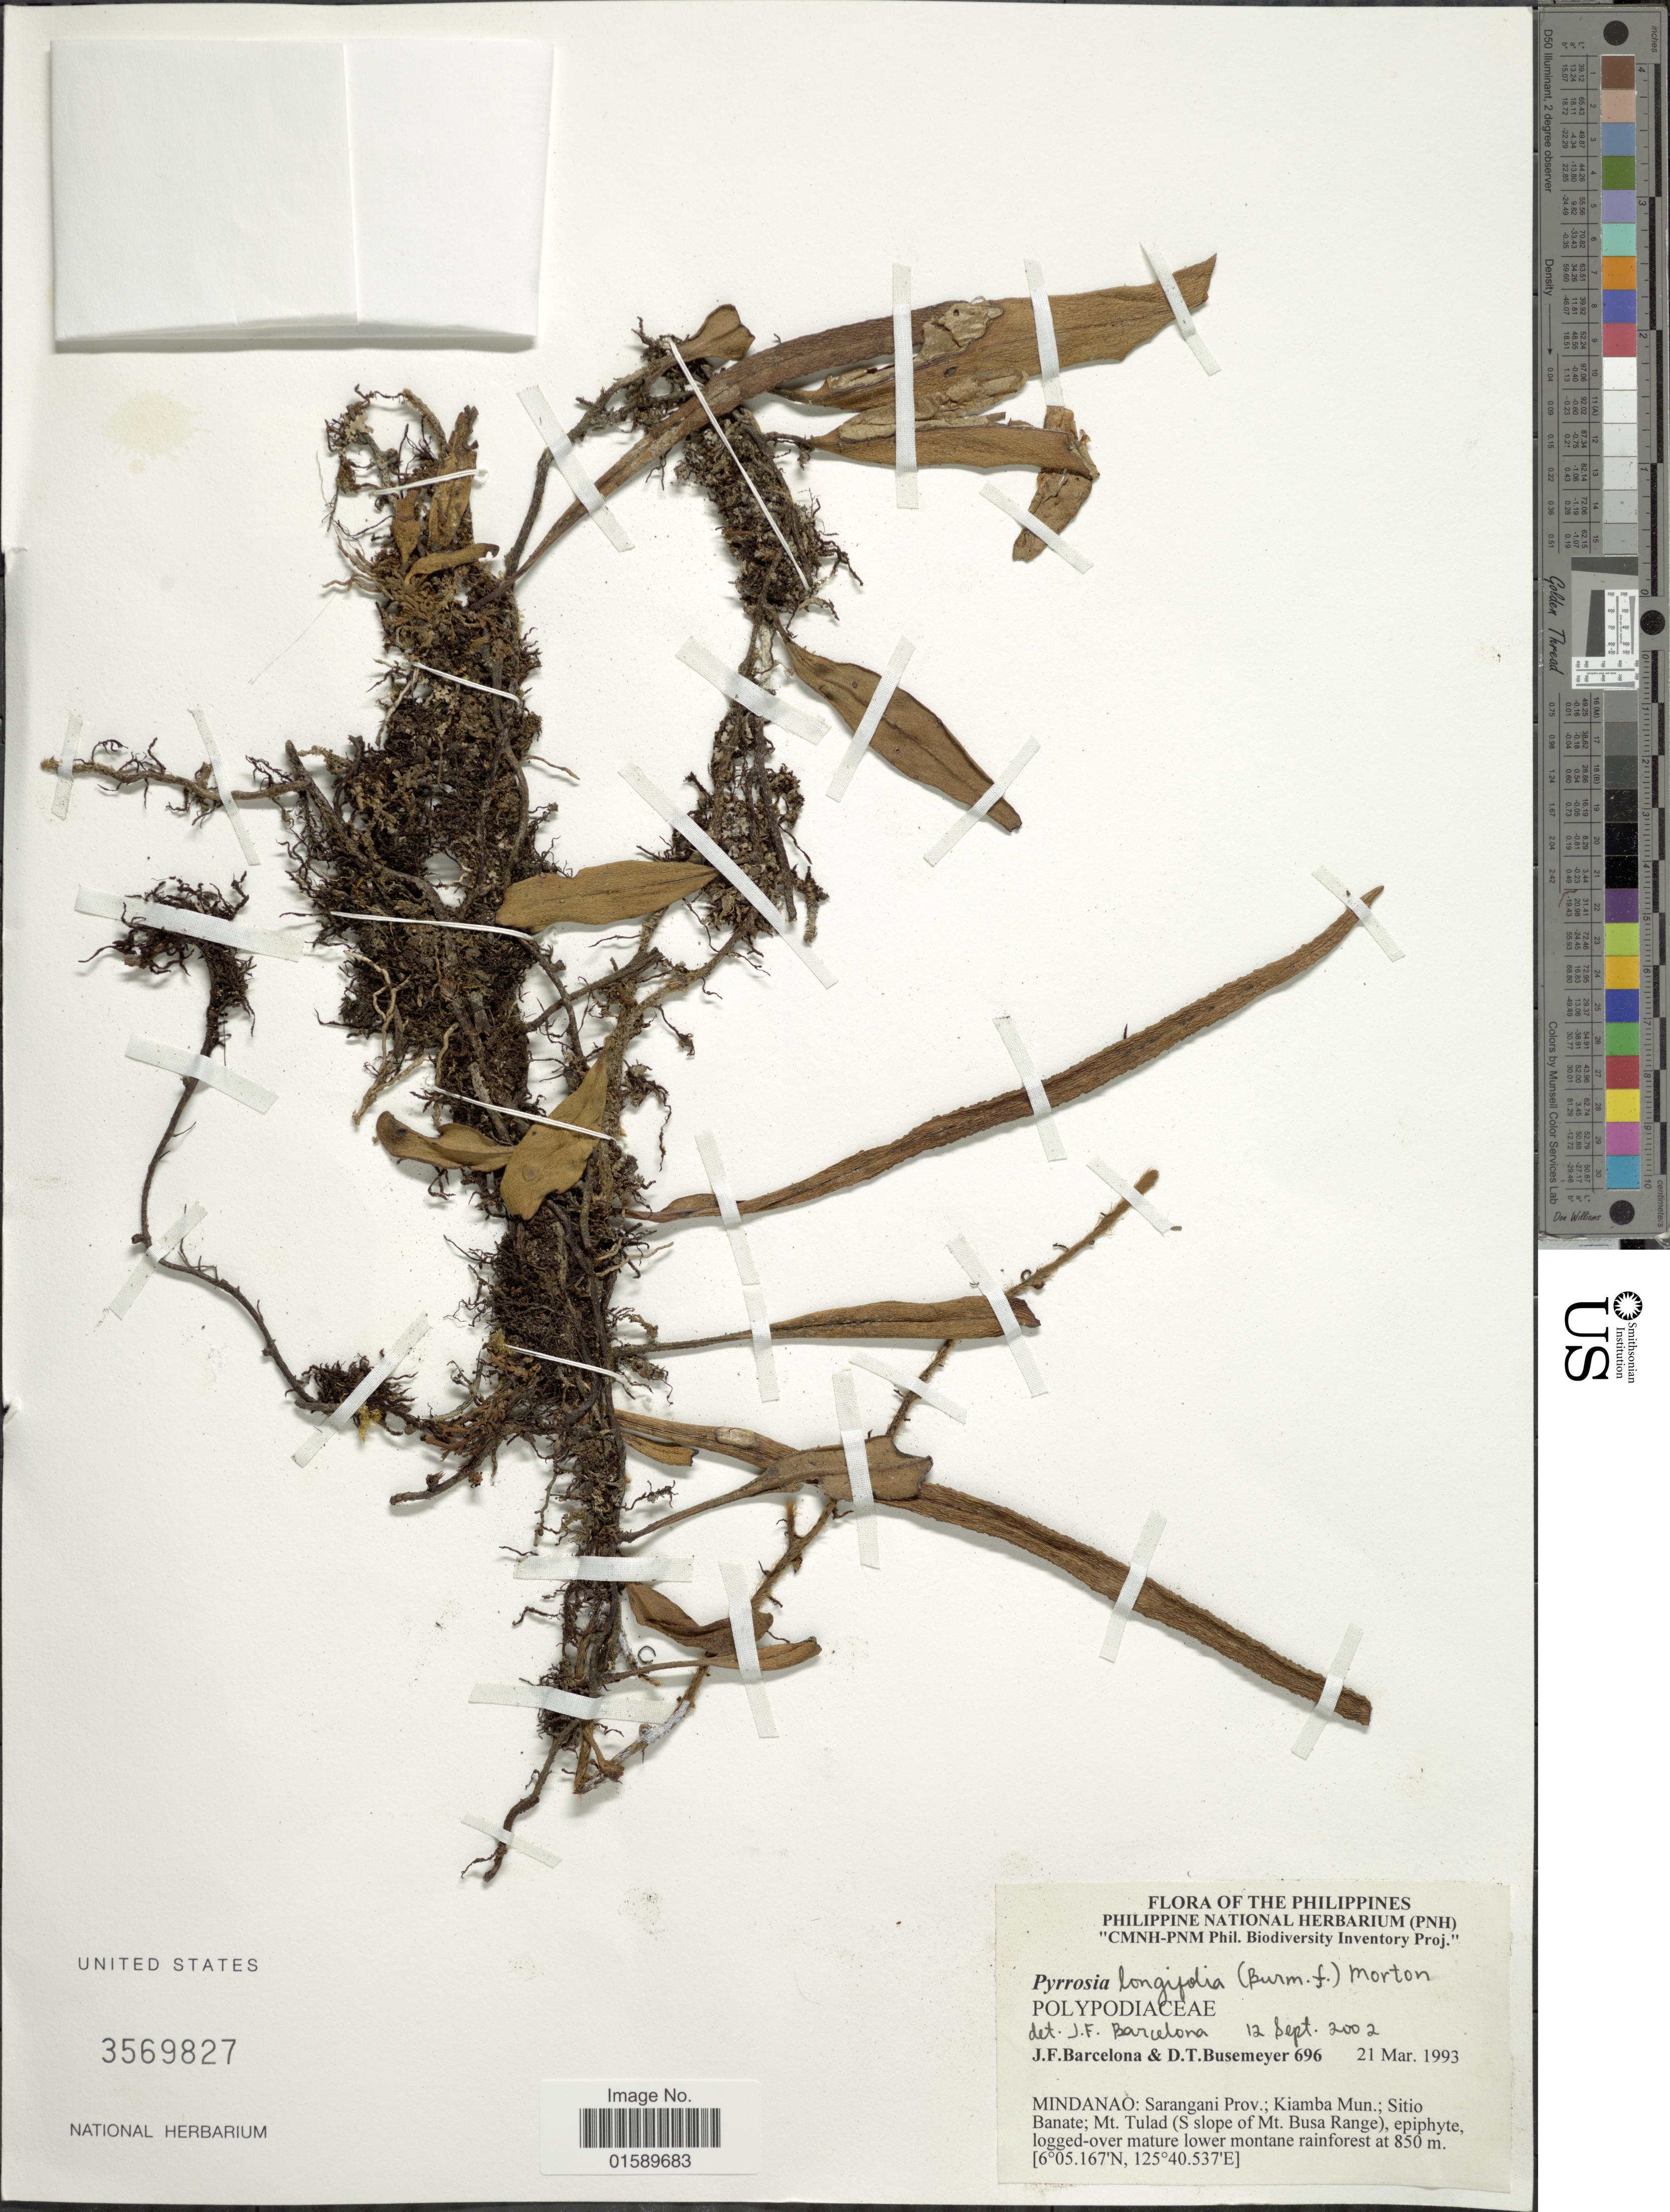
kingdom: Plantae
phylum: Tracheophyta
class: Polypodiopsida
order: Polypodiales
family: Polypodiaceae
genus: Pyrrosia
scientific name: Pyrrosia longifolia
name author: (Burm. f.) C.V. Morton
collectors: J. F. Barcelona & D. Busemeyer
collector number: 696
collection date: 1993-03-21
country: Philippines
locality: Mindanao: Sarangani Prov.: Kiamba Mun.; Sitio Banate; Mt. Tulad (S slope of Mt. Busa Range).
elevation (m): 850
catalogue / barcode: US 3569827